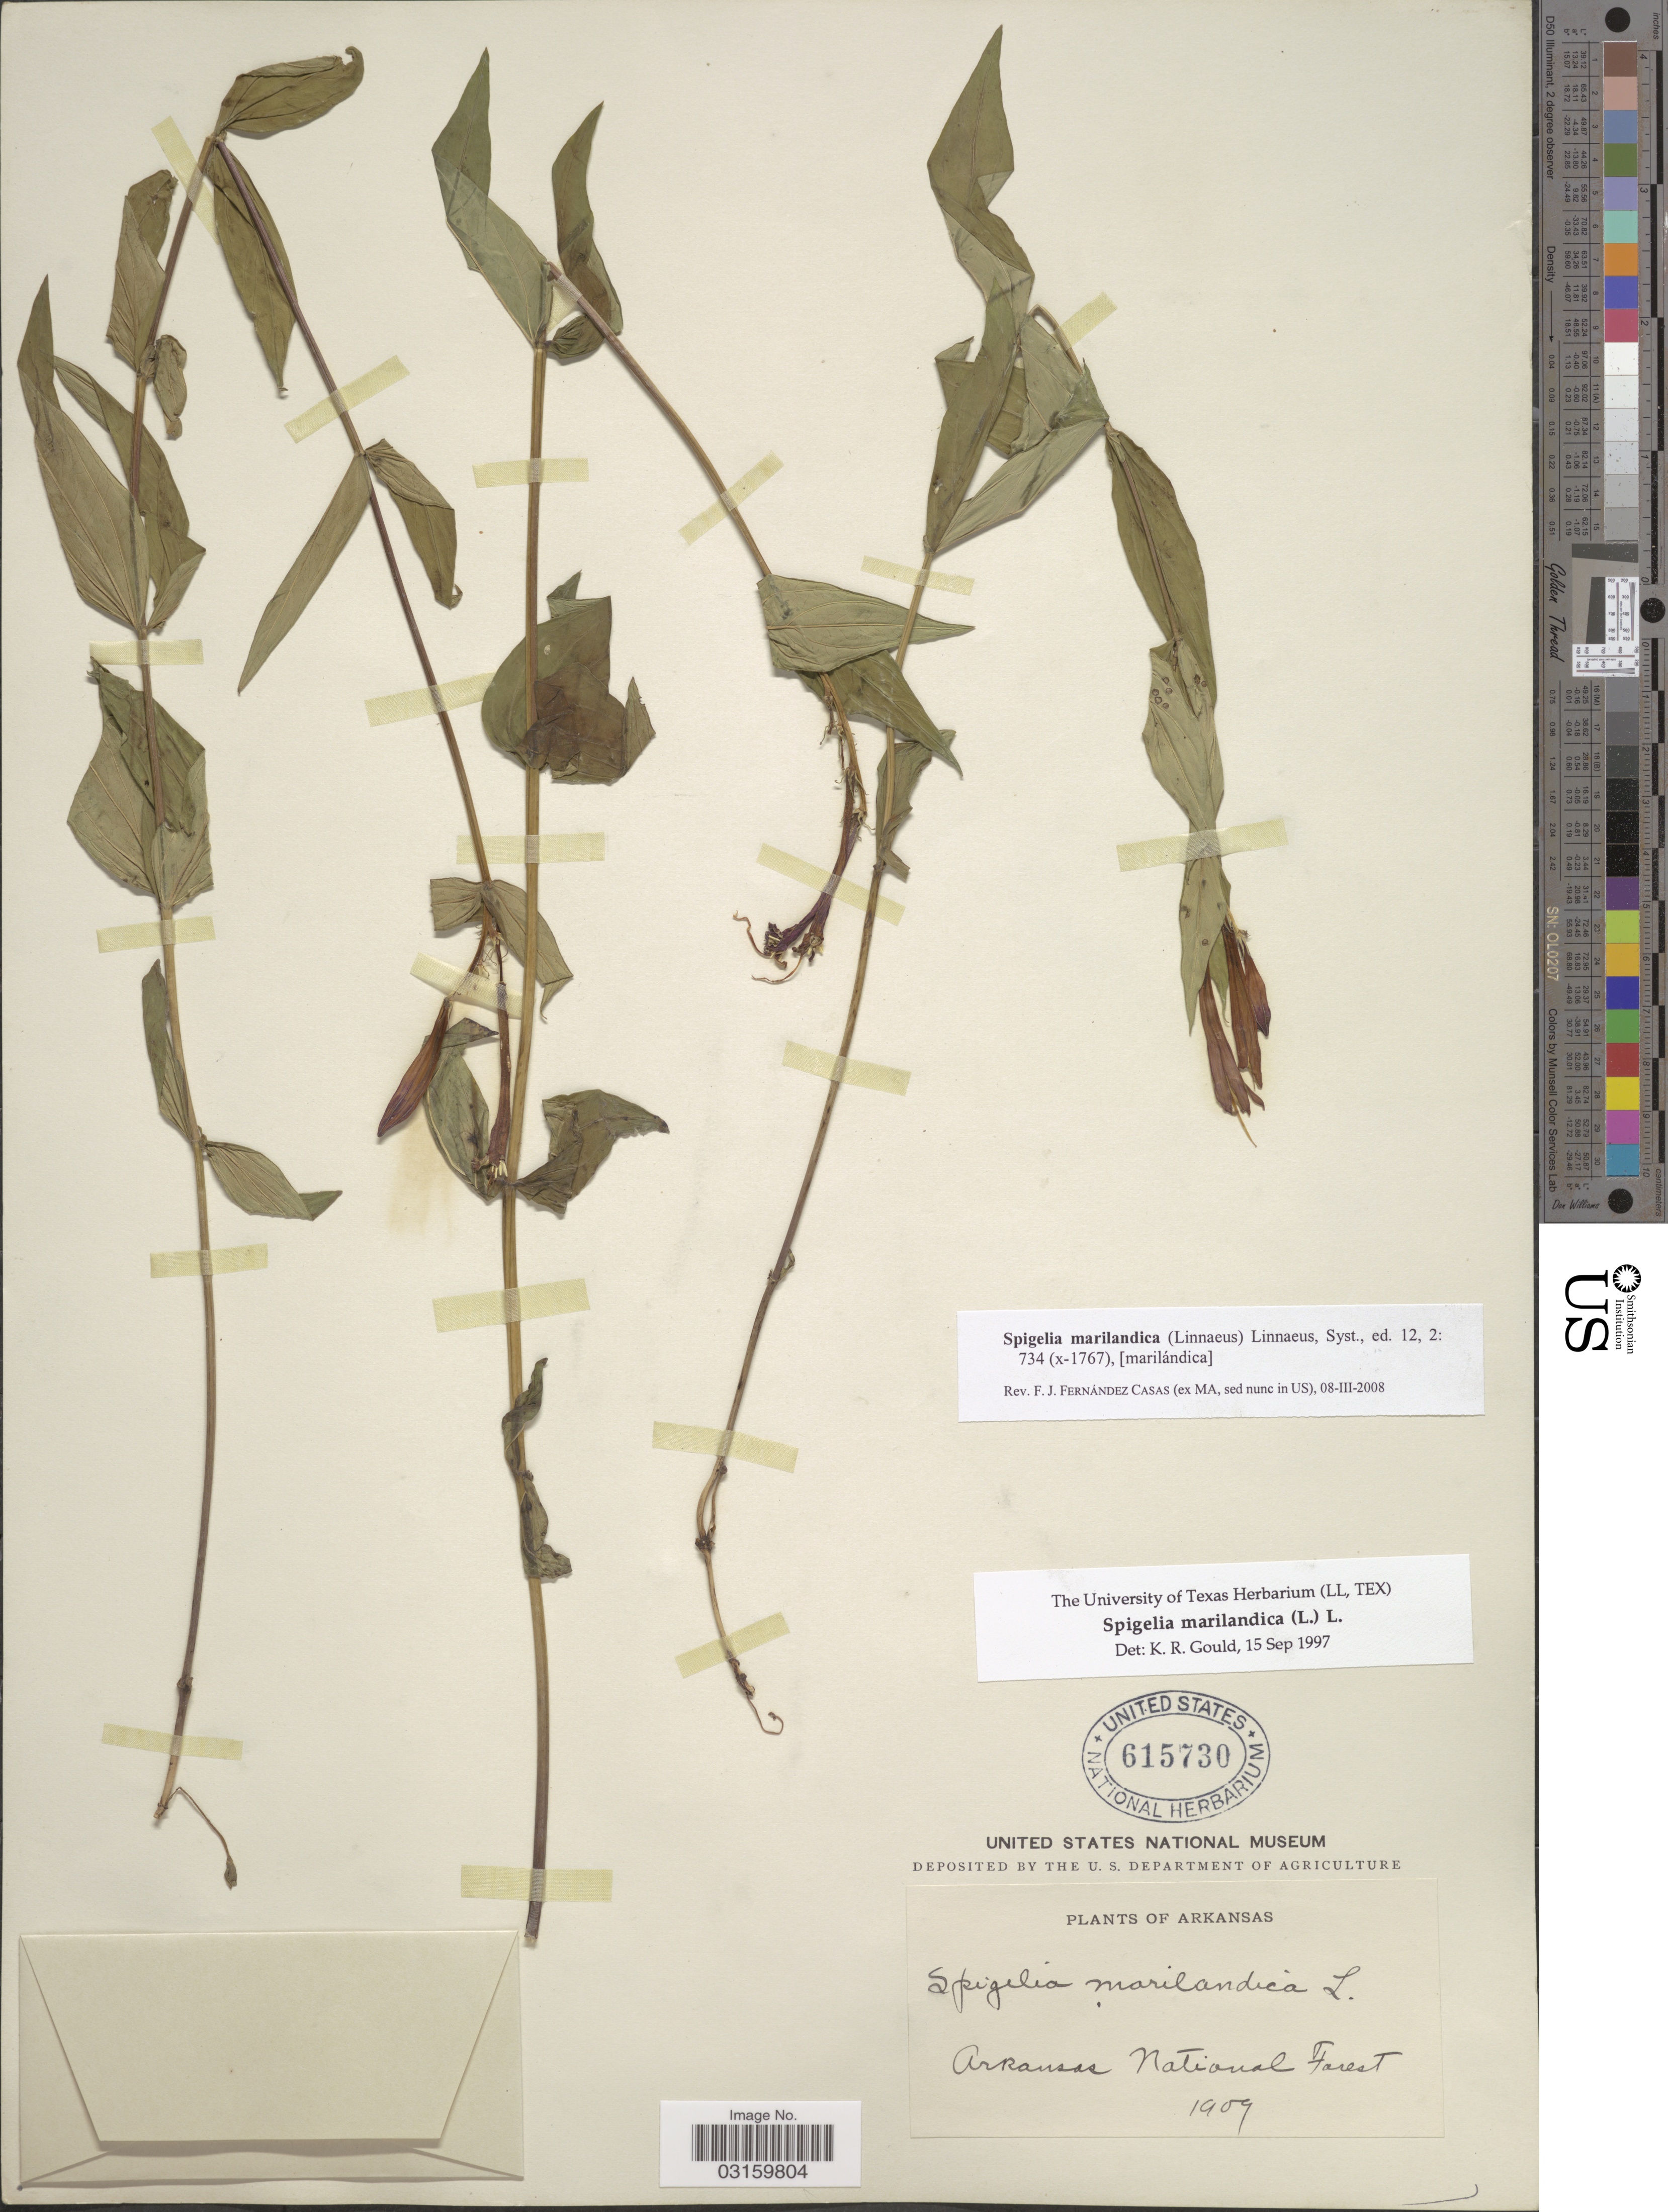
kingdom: Plantae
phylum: Tracheophyta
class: Magnoliopsida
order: Gentianales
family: Loganiaceae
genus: Spigelia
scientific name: Spigelia marilandica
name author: (L.) L.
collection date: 1909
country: United States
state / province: Arkansas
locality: Arkansas National Forest.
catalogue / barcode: US 615730